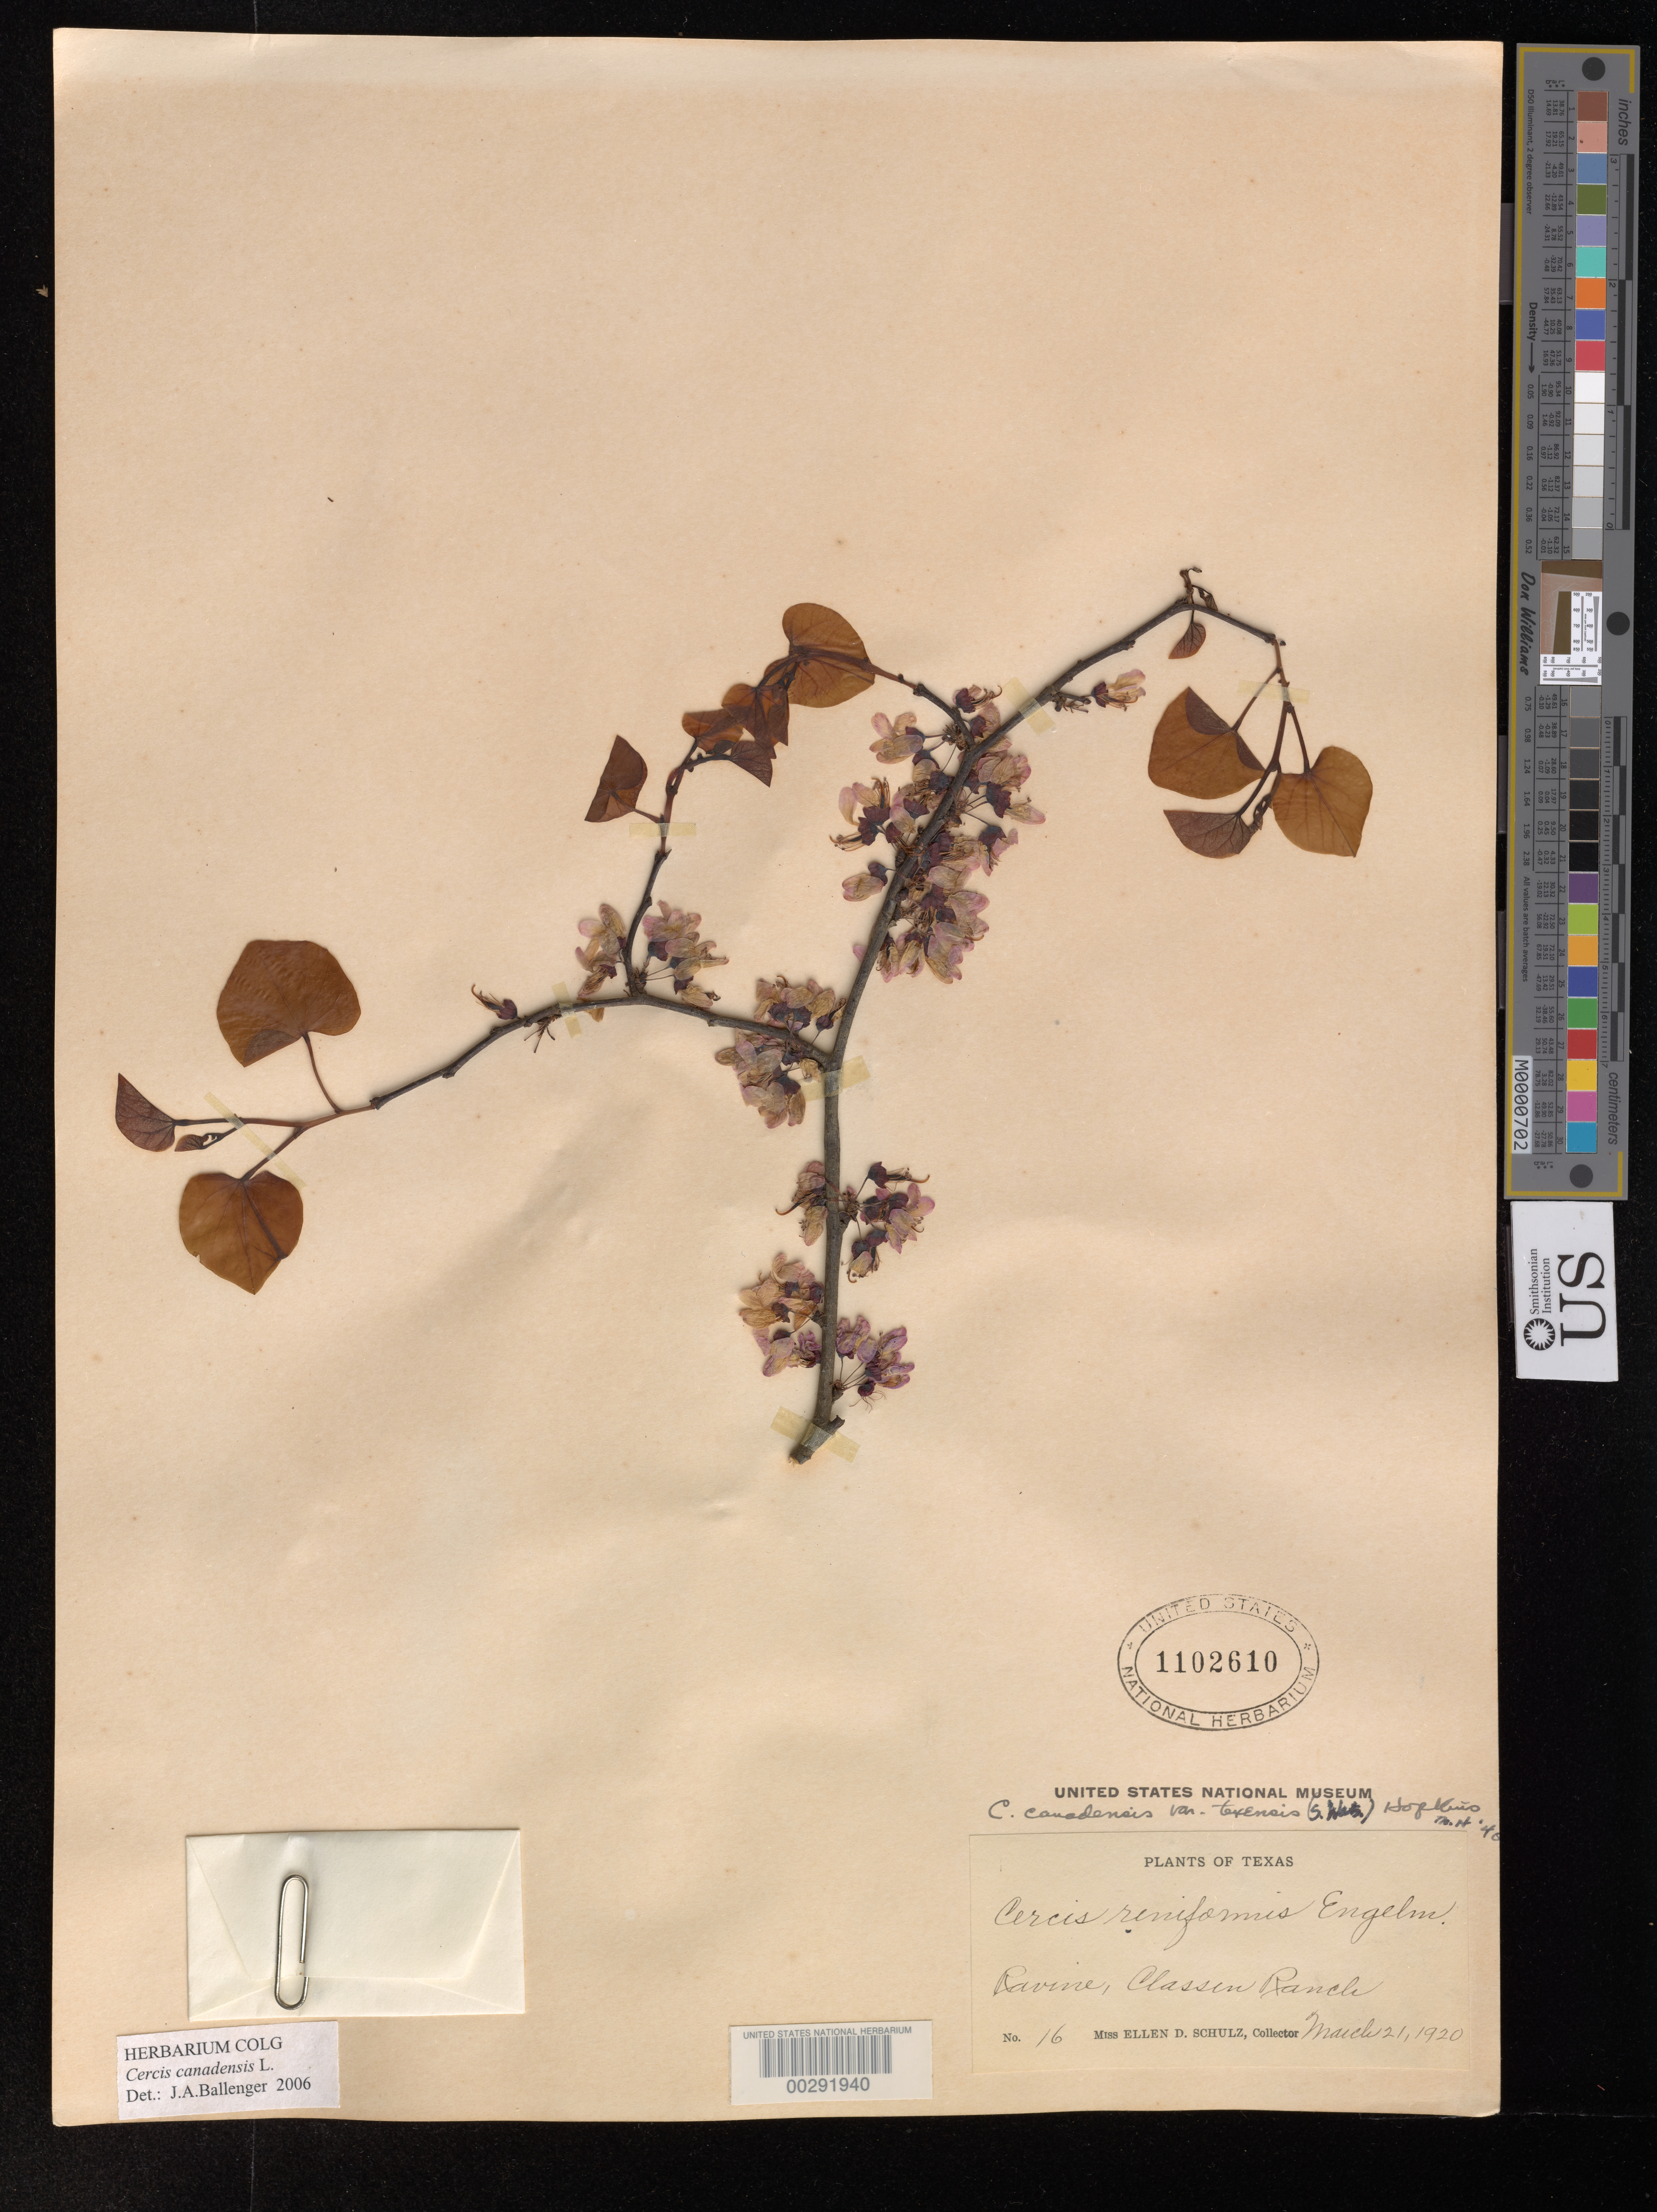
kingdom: Plantae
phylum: Tracheophyta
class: Magnoliopsida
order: Fabales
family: Fabaceae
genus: Cercis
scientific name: Cercis canadensis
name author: L.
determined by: Ballenger, J. A., (COLG), Columbus State University - Herbarium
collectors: E. D. Schulz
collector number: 16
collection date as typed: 21 Mar 1920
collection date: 1920-03-21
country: United States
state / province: Texas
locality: Classen ranch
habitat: Ravine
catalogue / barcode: US 1102610